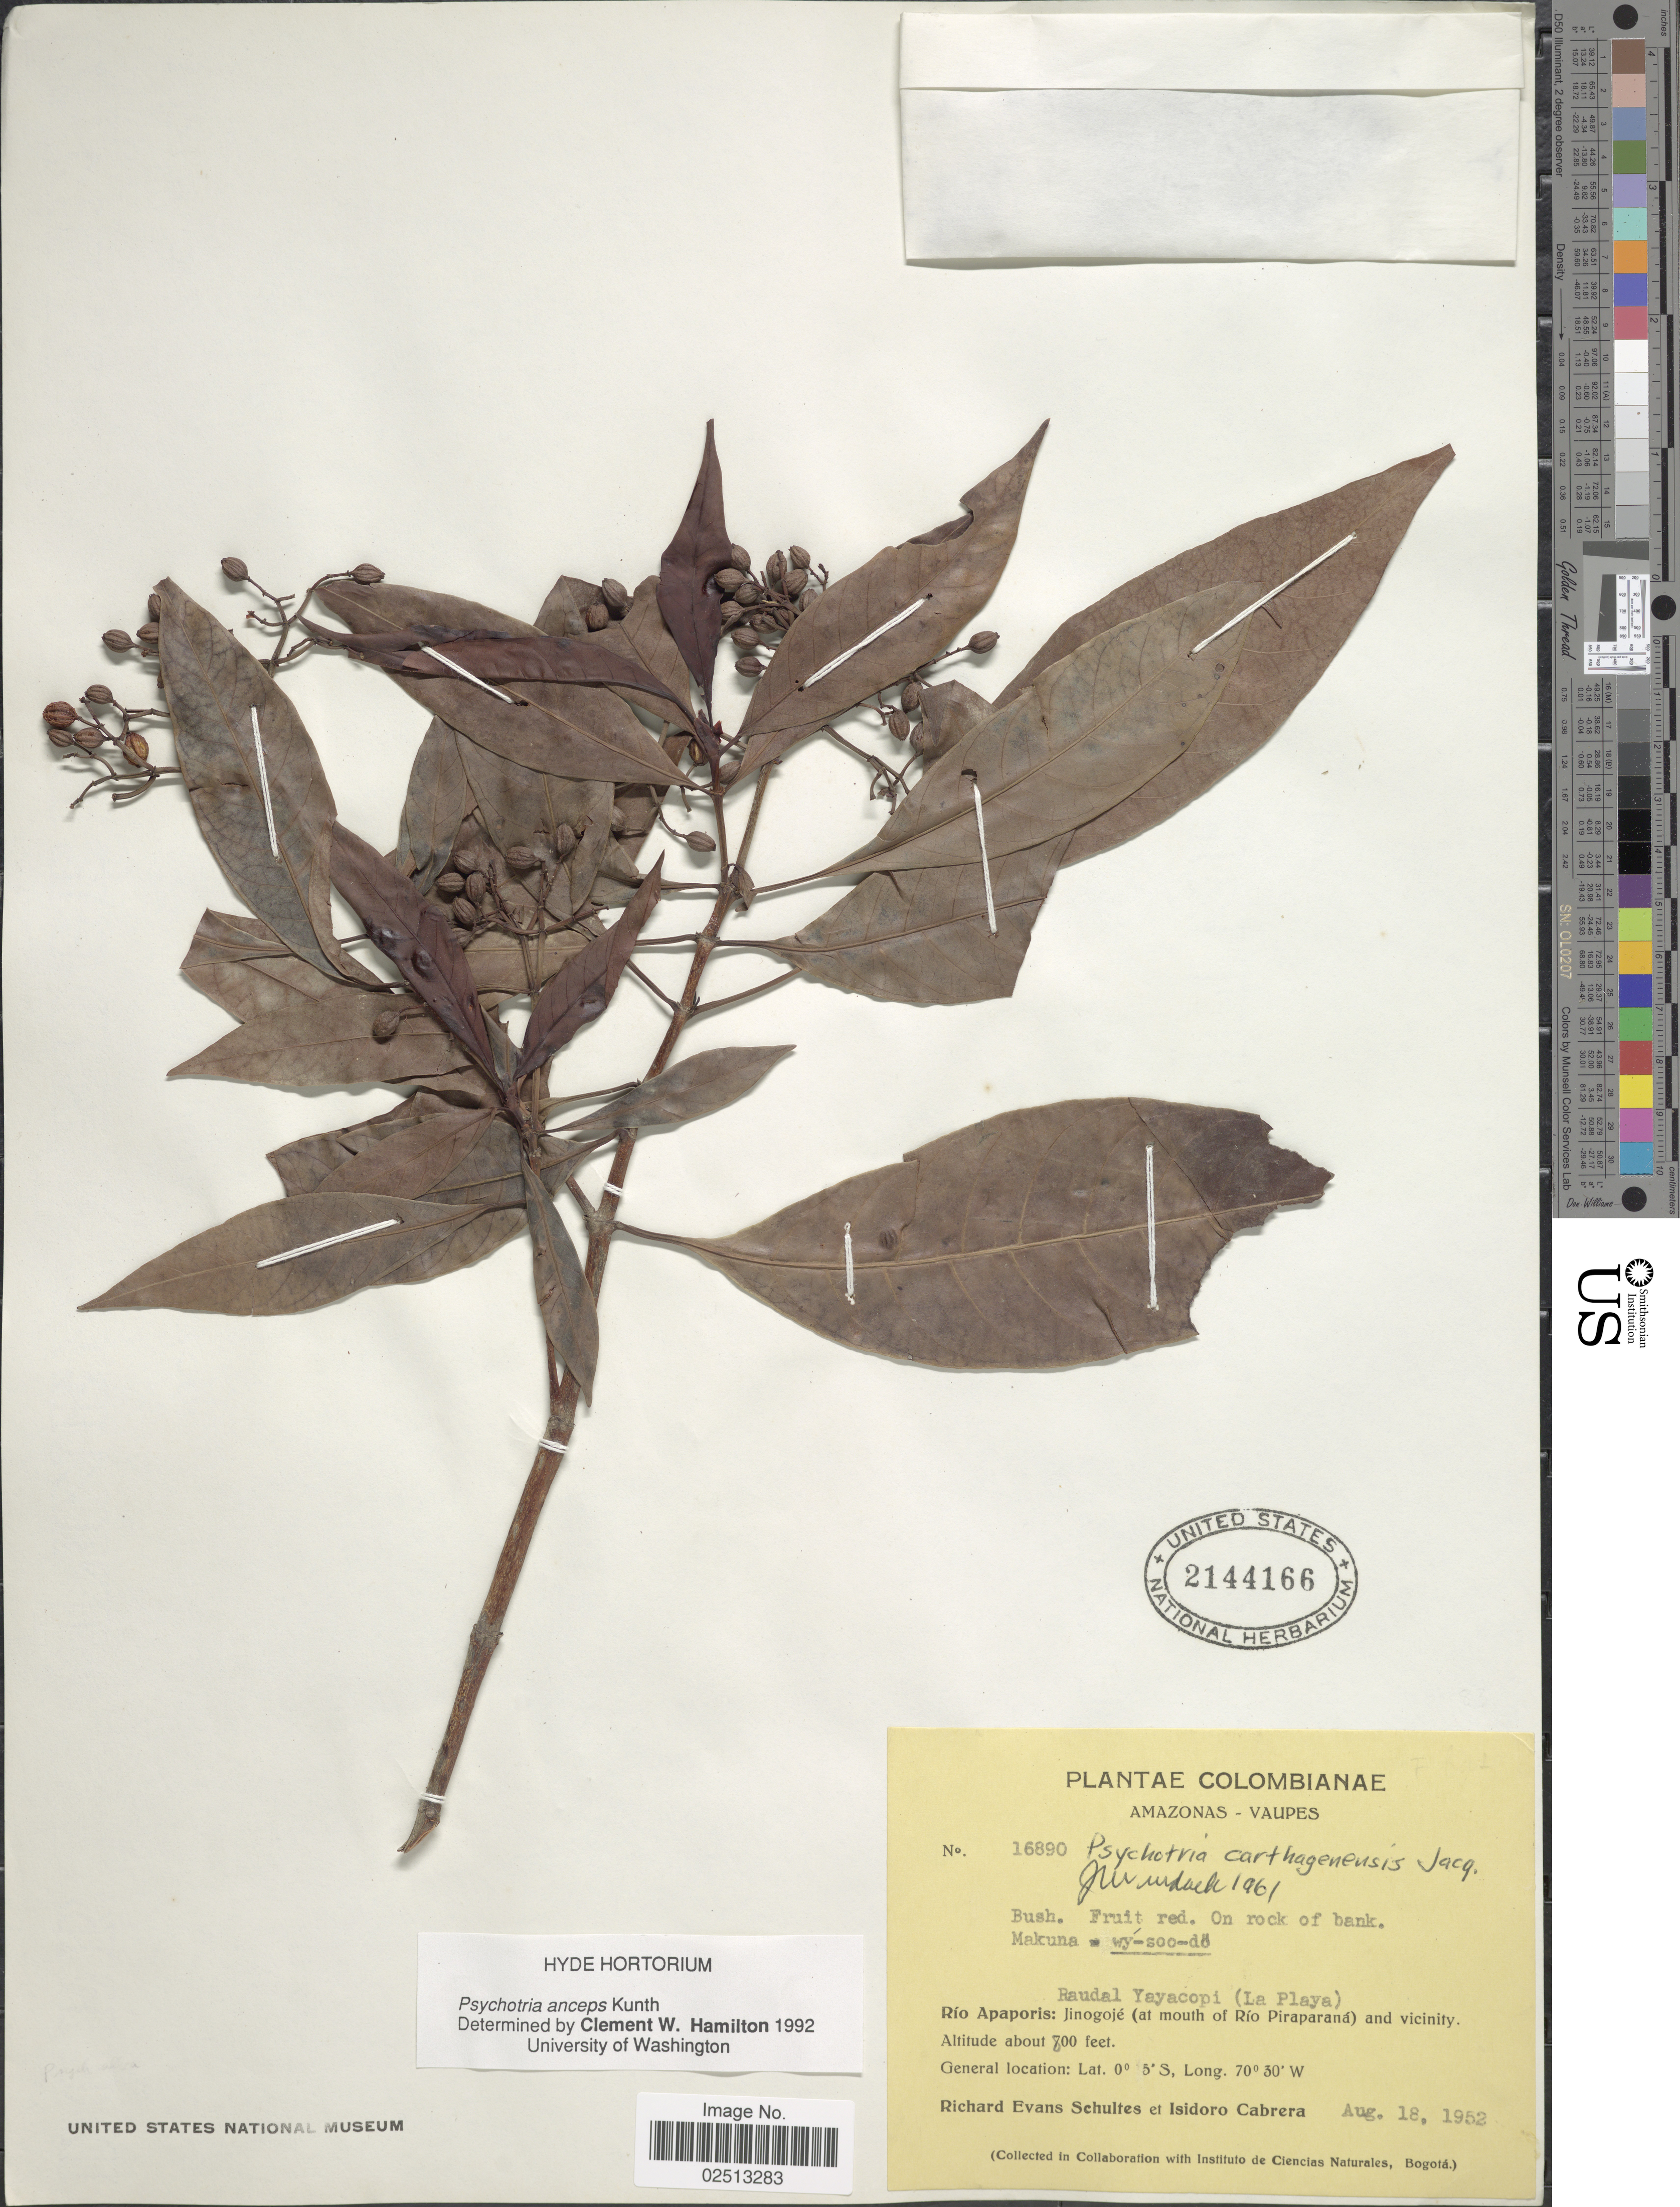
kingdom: Plantae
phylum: Tracheophyta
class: Magnoliopsida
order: Gentianales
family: Rubiaceae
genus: Psychotria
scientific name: Psychotria anceps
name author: Kunth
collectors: R. E. Schultes & I. Cabrera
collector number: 16890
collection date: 1952-08-18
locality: Amazonas - Vaupes. Rio Apaporis: Jinogoje (at mouth of Rio Piraparana) and vicinity.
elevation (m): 244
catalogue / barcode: US 2144166